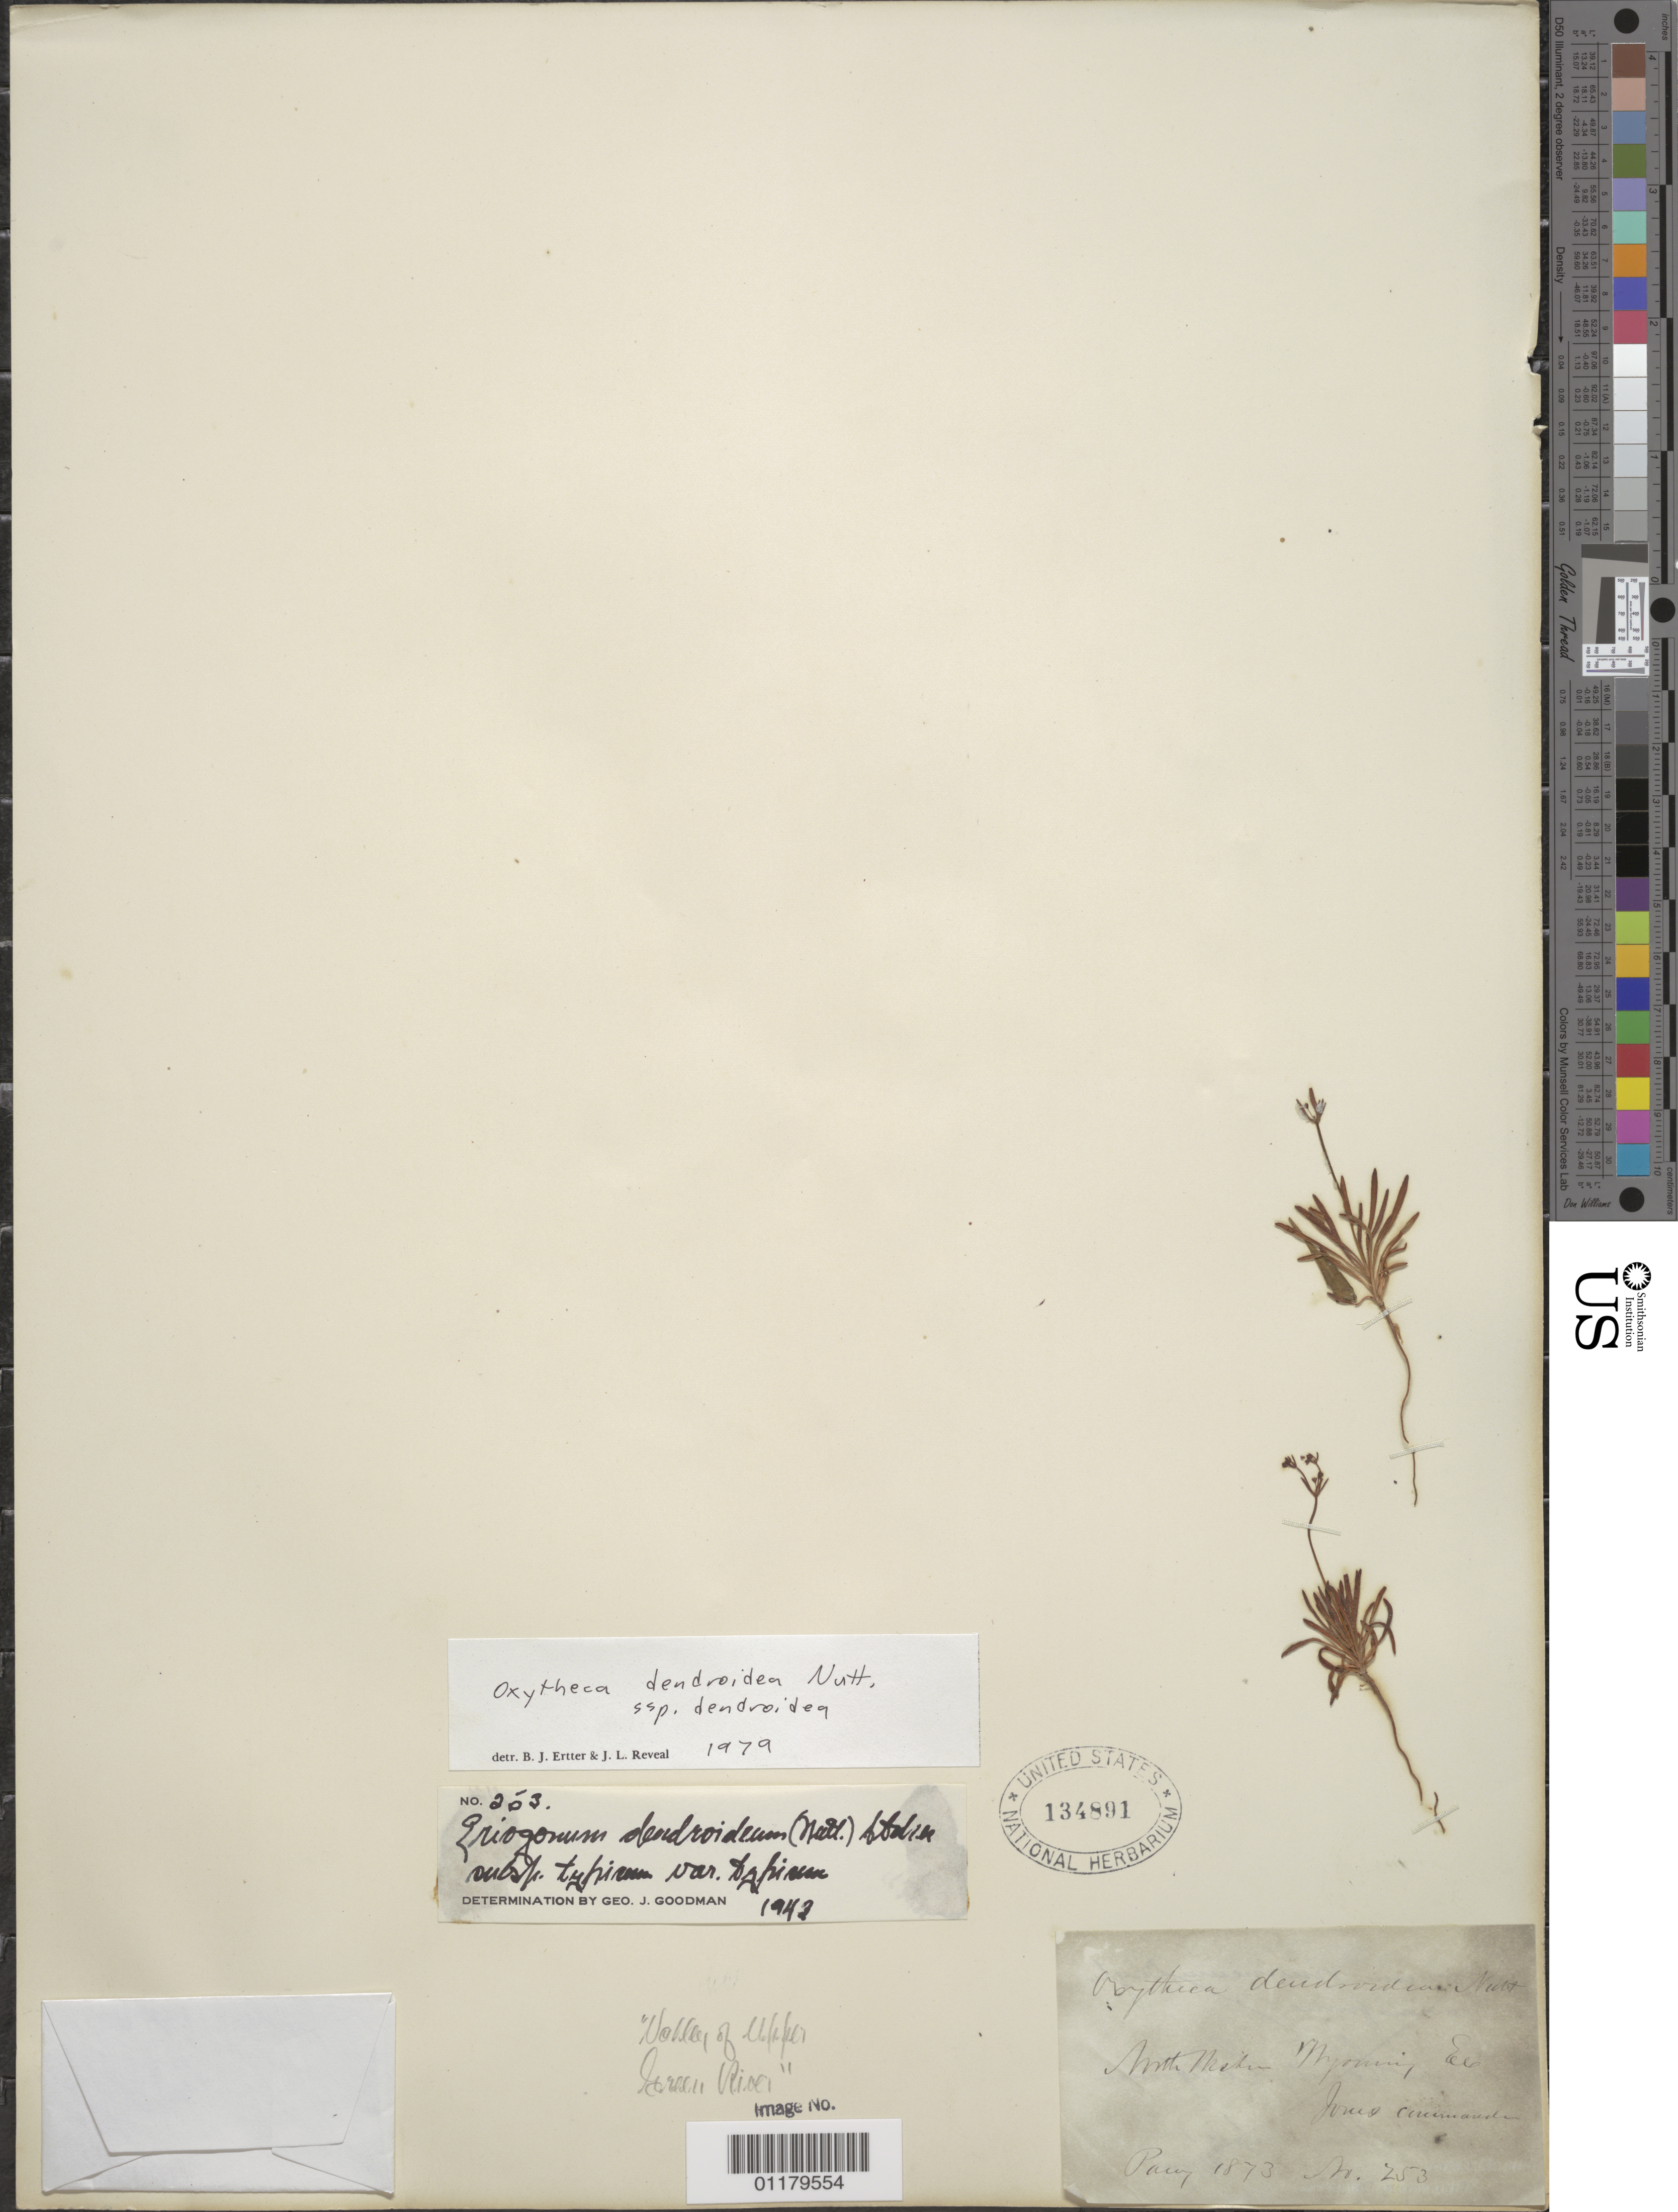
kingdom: Plantae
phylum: Tracheophyta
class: Magnoliopsida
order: Caryophyllales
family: Polygonaceae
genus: Oxytheca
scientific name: Oxytheca dendroidea subsp. dendroidea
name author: Nutt.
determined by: Reveal, J. L.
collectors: C. C. Parry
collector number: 253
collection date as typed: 1873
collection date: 1873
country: United States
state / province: Wyoming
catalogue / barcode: US 134891